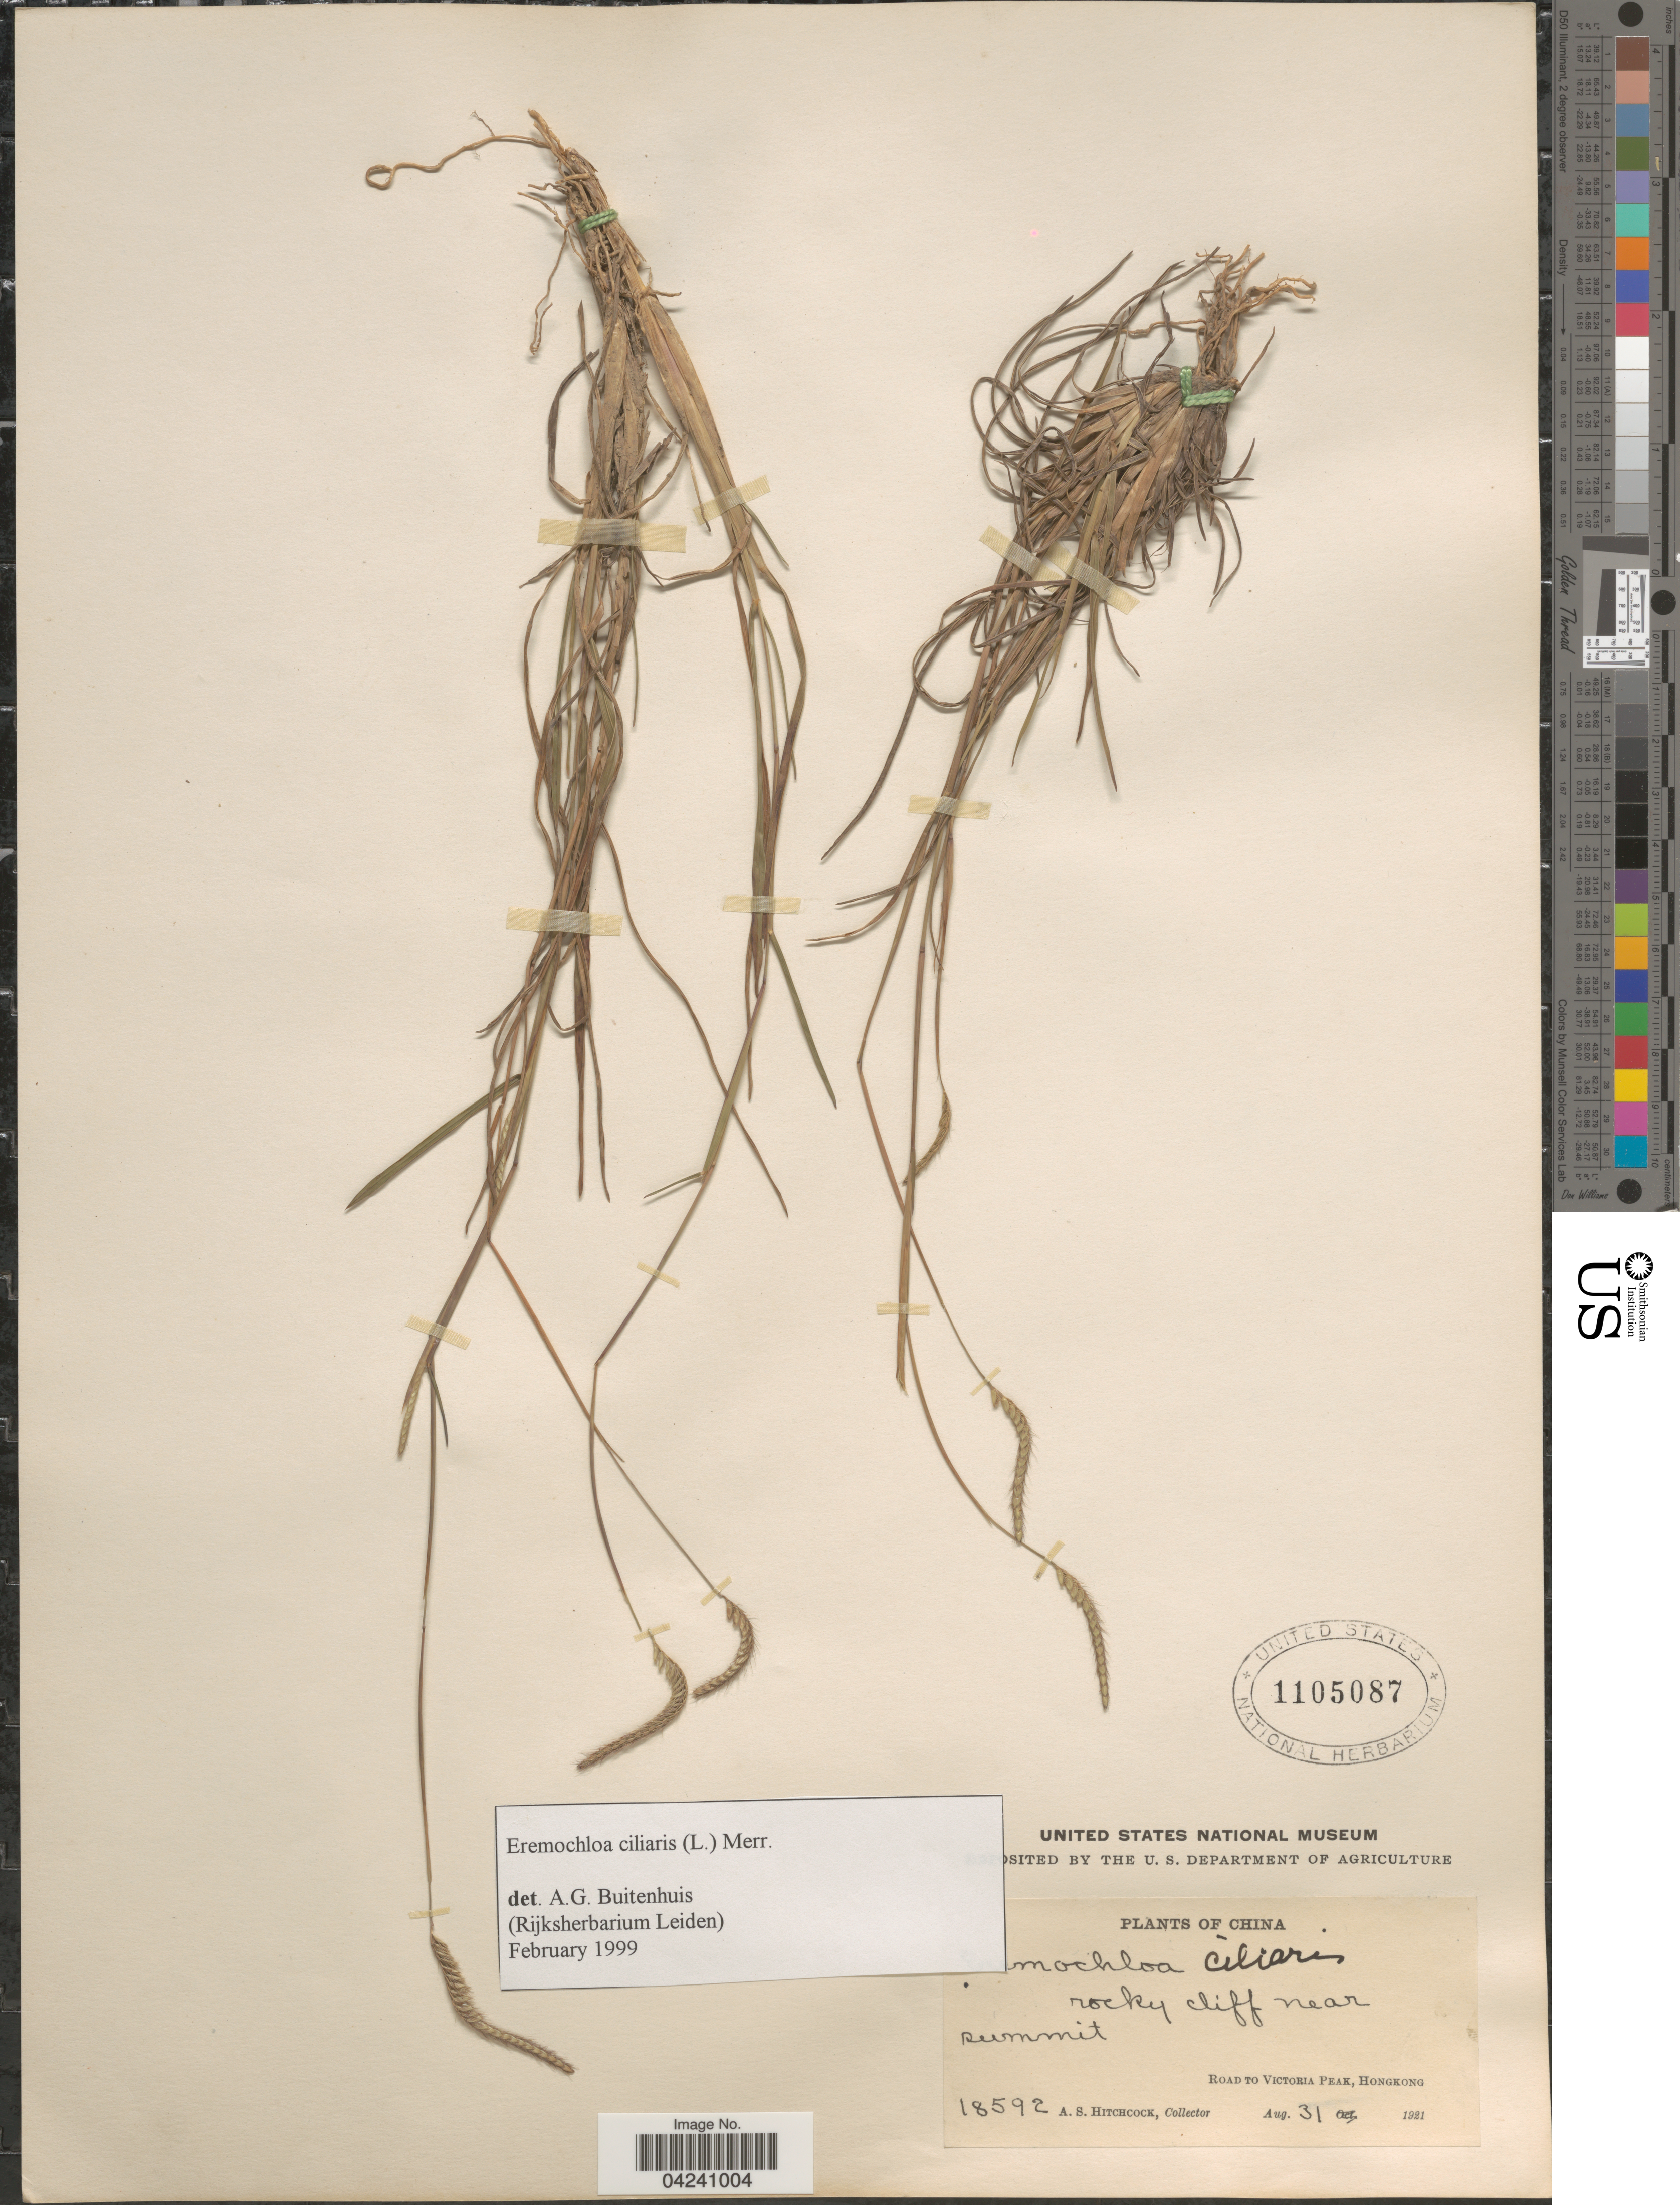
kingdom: Plantae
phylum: Tracheophyta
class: Liliopsida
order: Poales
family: Poaceae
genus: Eremochloa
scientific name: Eremochloa ciliaris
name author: (L.) Merr.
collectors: A. S. Hitchcock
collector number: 18592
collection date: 1921-08-31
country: China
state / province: Hong Kong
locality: Road to Victoria Peak, Hongkong.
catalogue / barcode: US 1105087